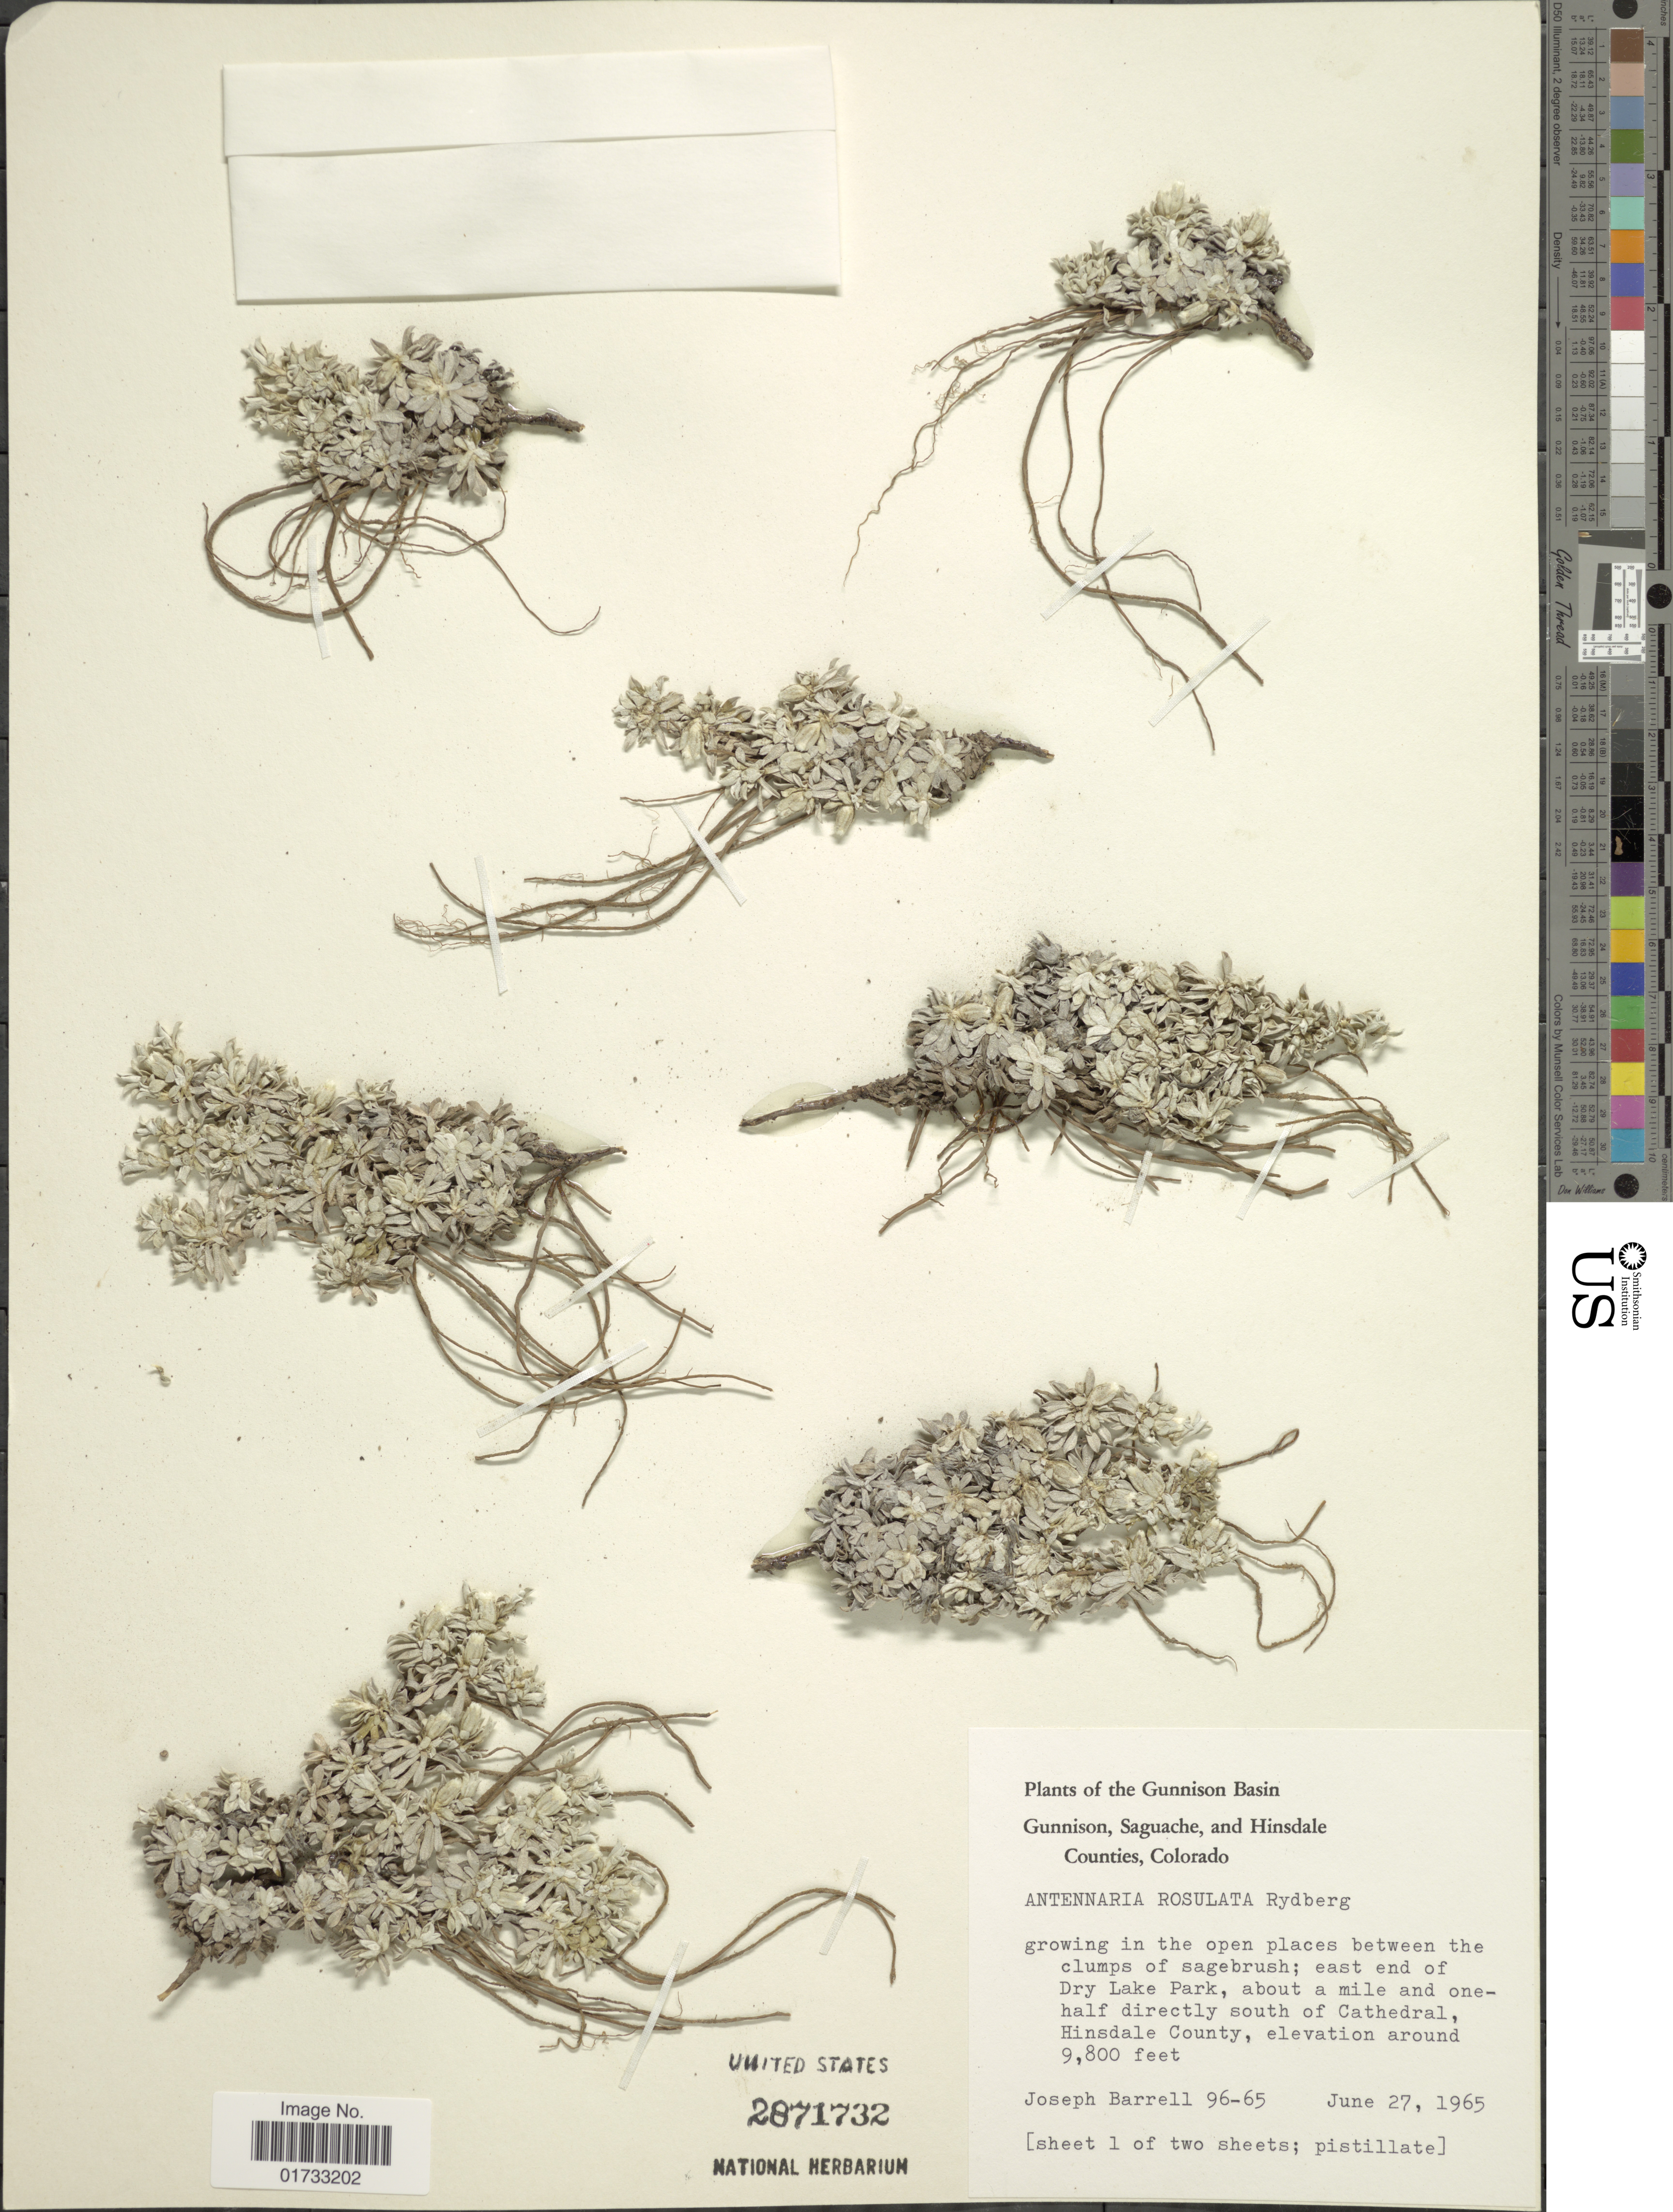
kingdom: Plantae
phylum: Tracheophyta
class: Magnoliopsida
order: Asterales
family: Asteraceae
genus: Antennaria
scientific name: Antennaria rosulata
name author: Rydb.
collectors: J. Barrell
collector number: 96-65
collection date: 1965-06-27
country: United States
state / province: Colorado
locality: Gunnison Basin; east end of Dry Lake Park, about a mile and one-half directly south of Cathedral, Hinsdale County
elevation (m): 2987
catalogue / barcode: US 2871732